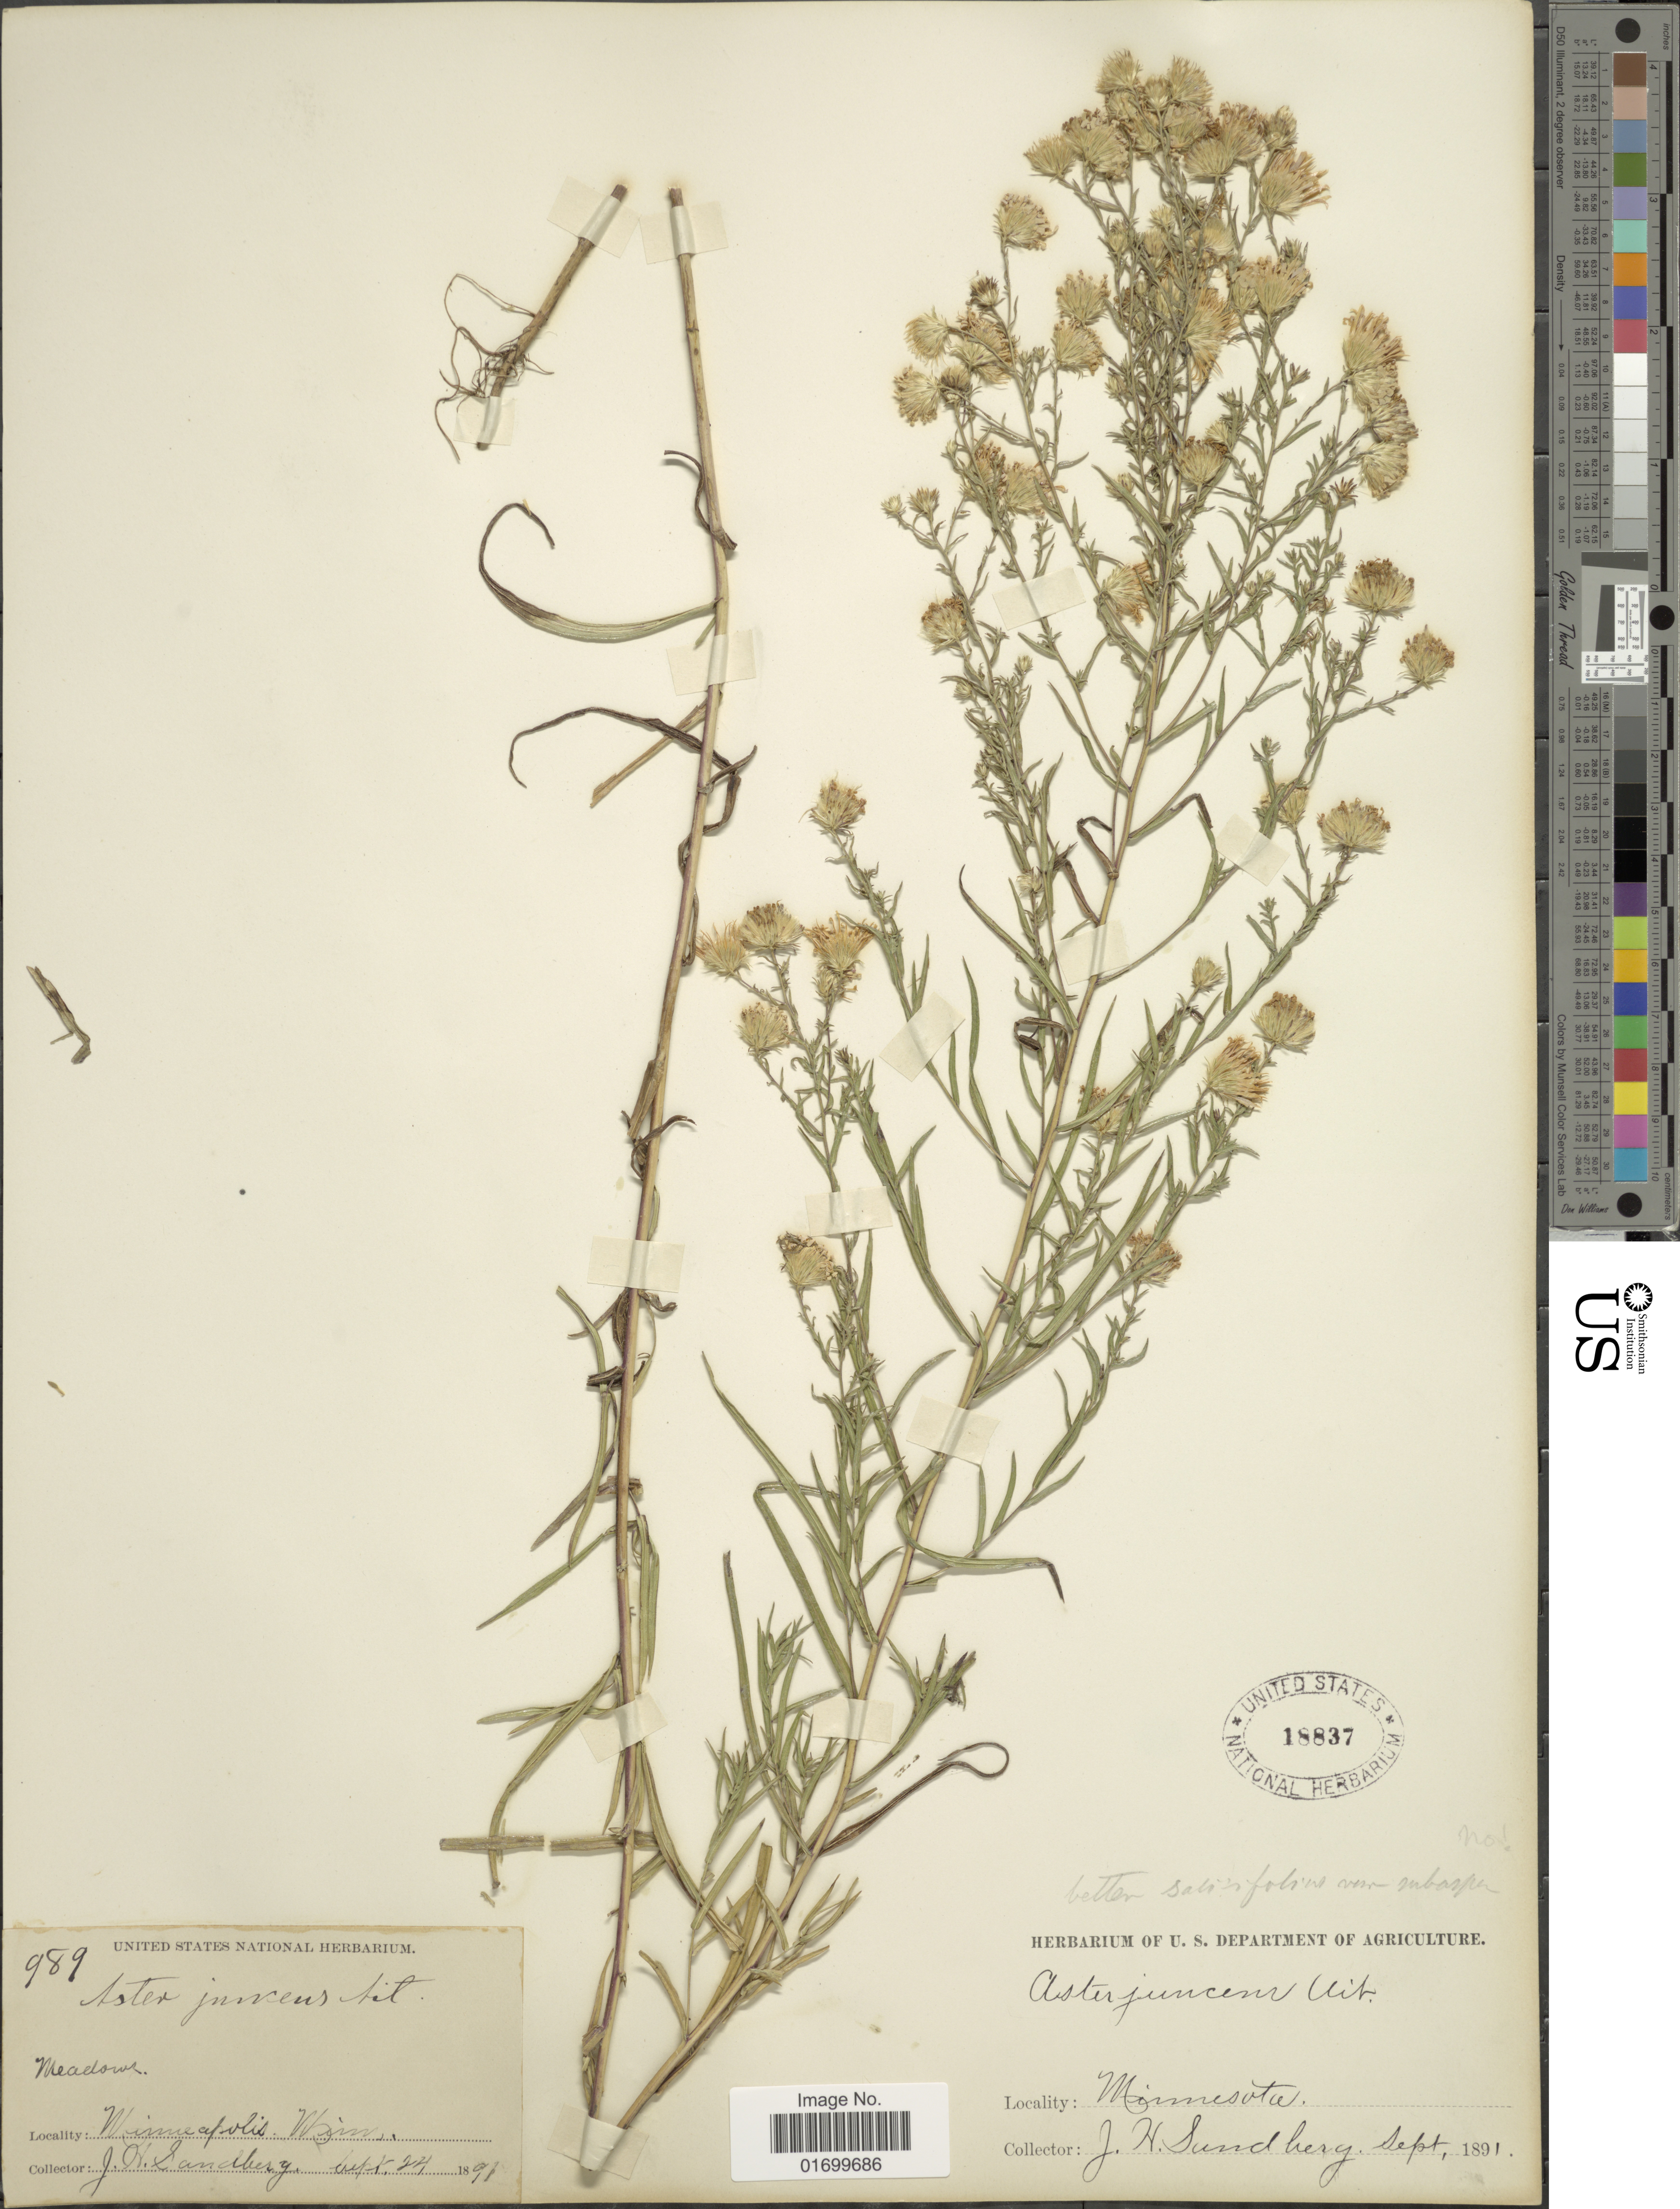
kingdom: Plantae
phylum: Tracheophyta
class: Magnoliopsida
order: Asterales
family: Asteraceae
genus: Symphyotrichum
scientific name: Symphyotrichum boreale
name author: (Torr. & A. Gray) Á. Löve & D. Löve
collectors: J. H. Sandberg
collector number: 989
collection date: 1891-09-24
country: United States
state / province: Minnesota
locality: Minneapolis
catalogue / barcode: US 18837